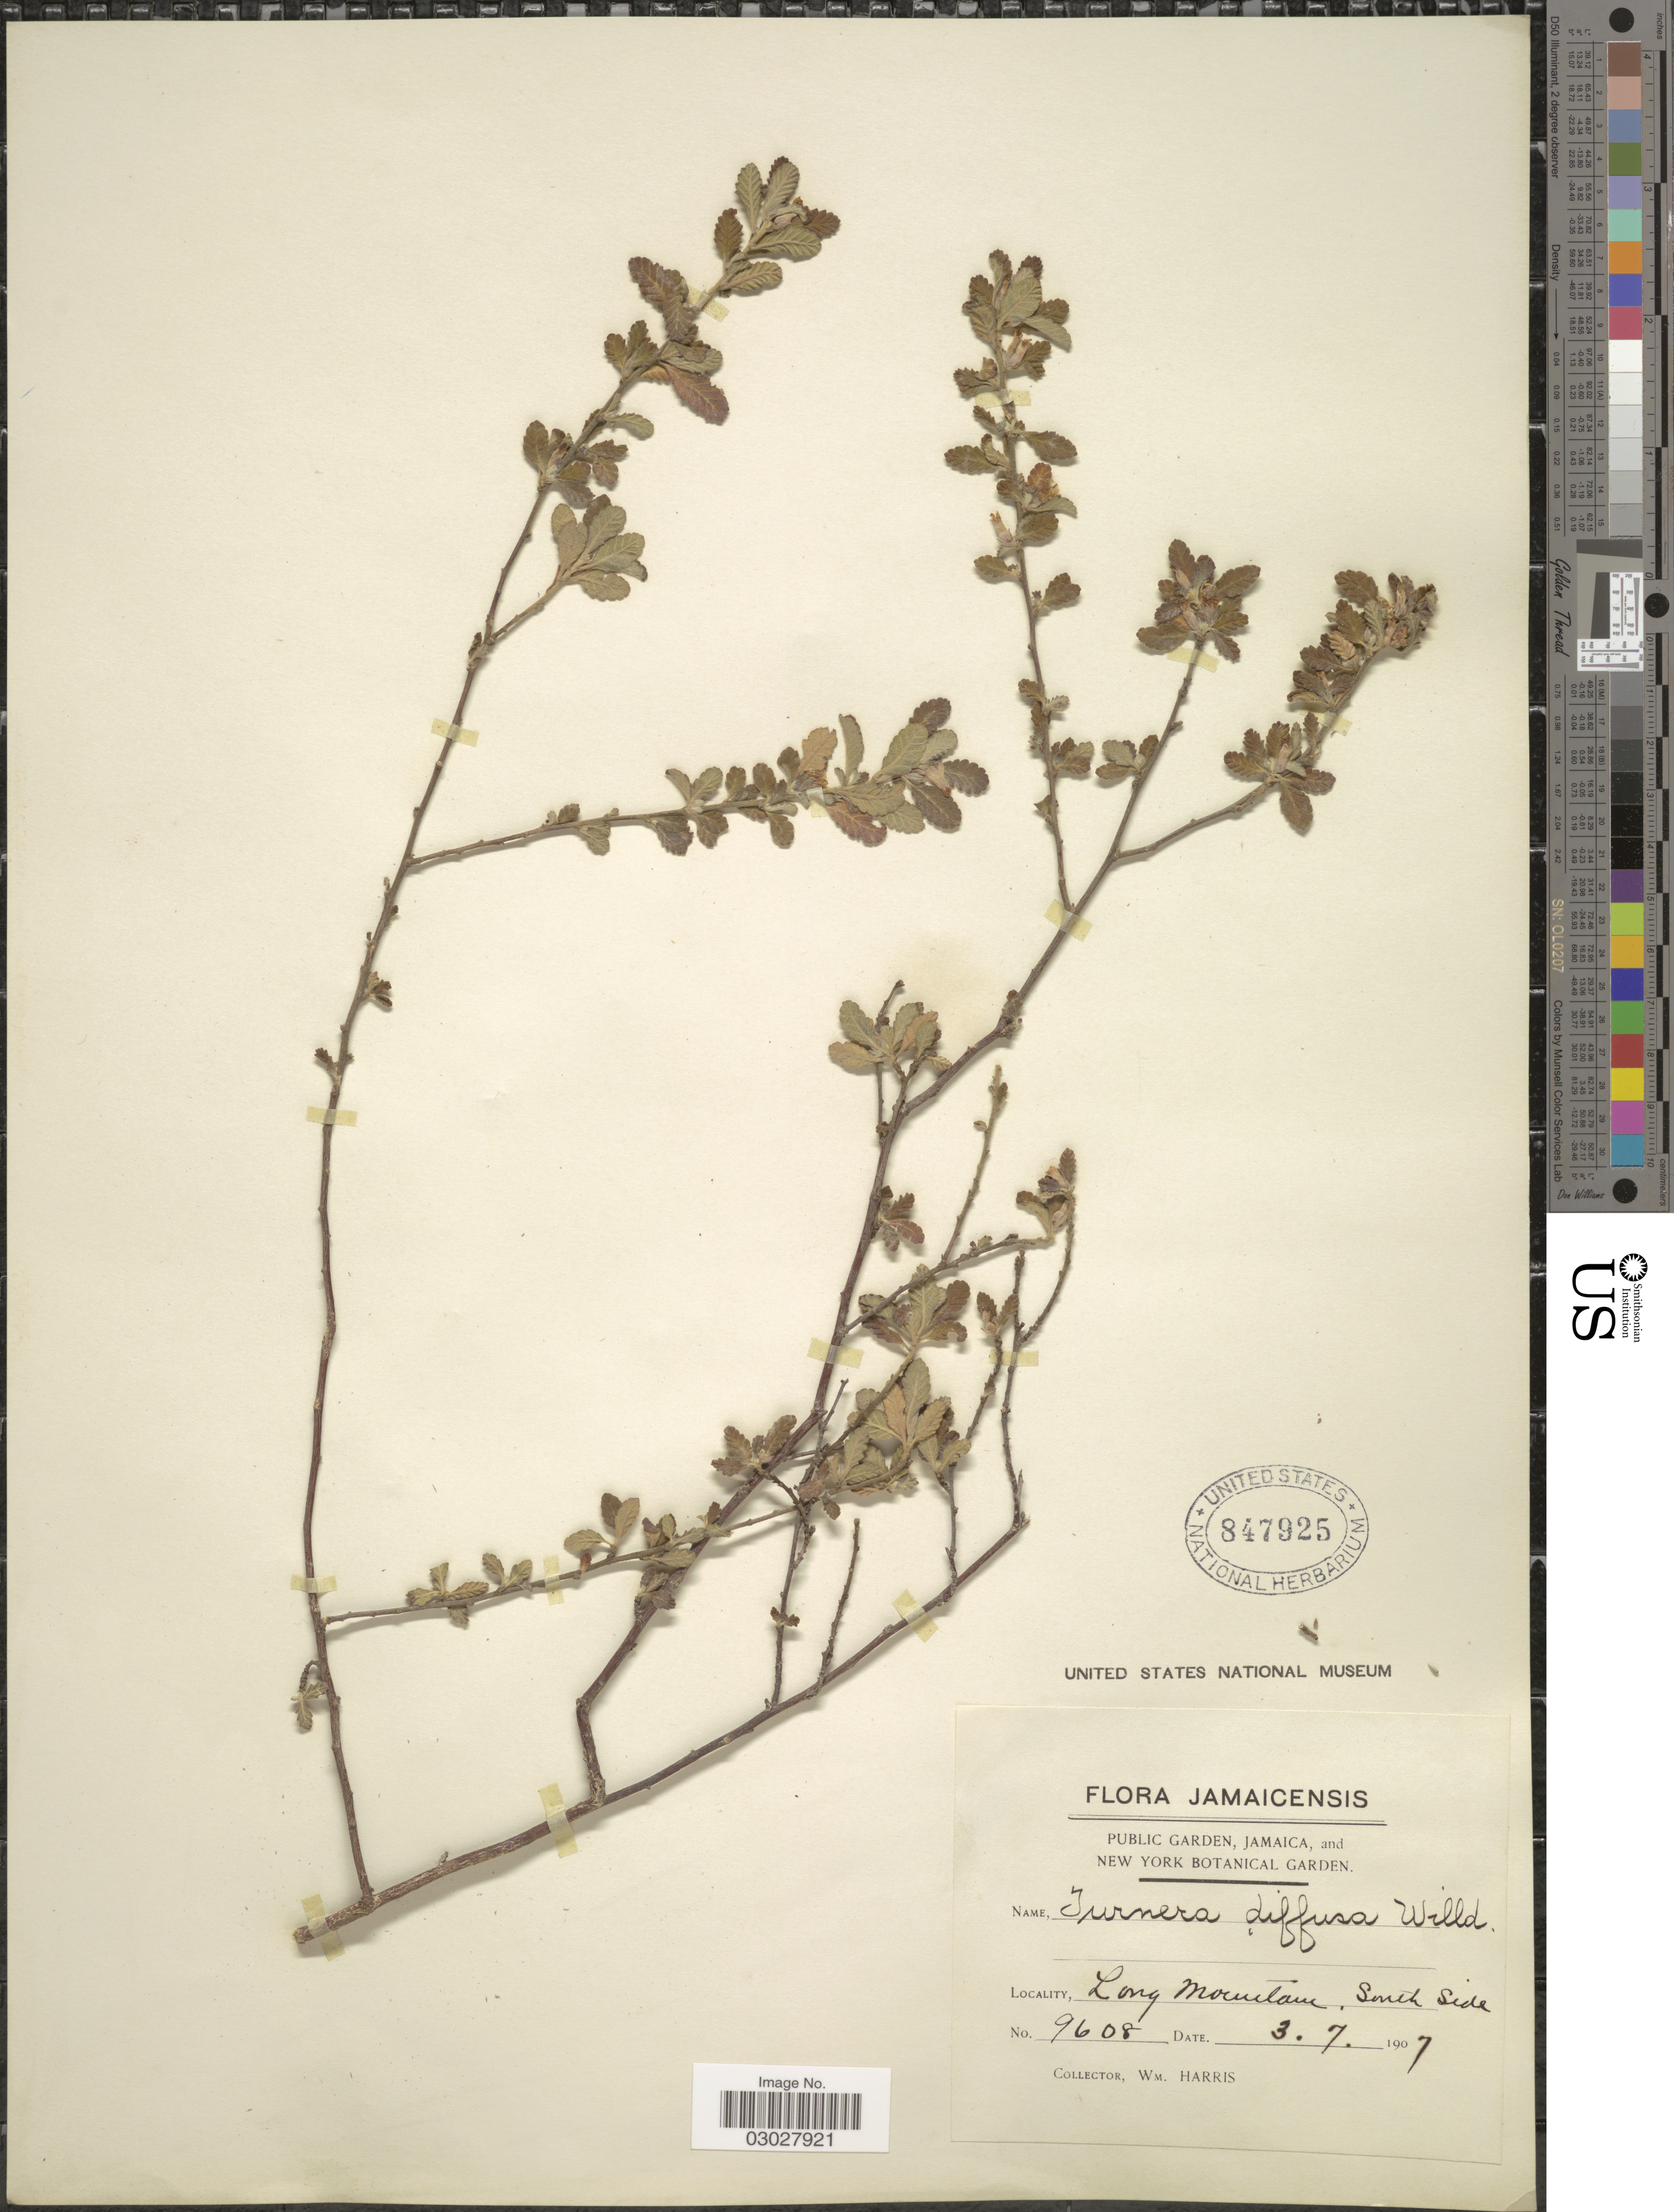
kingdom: Plantae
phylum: Tracheophyta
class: Magnoliopsida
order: Malpighiales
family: Turneraceae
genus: Turnera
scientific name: Turnera diffusa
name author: Willd. ex Schult.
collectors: W. H. Harris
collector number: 9608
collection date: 1907-07-03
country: Jamaica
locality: Long Mountain, South Side.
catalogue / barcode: US 847925